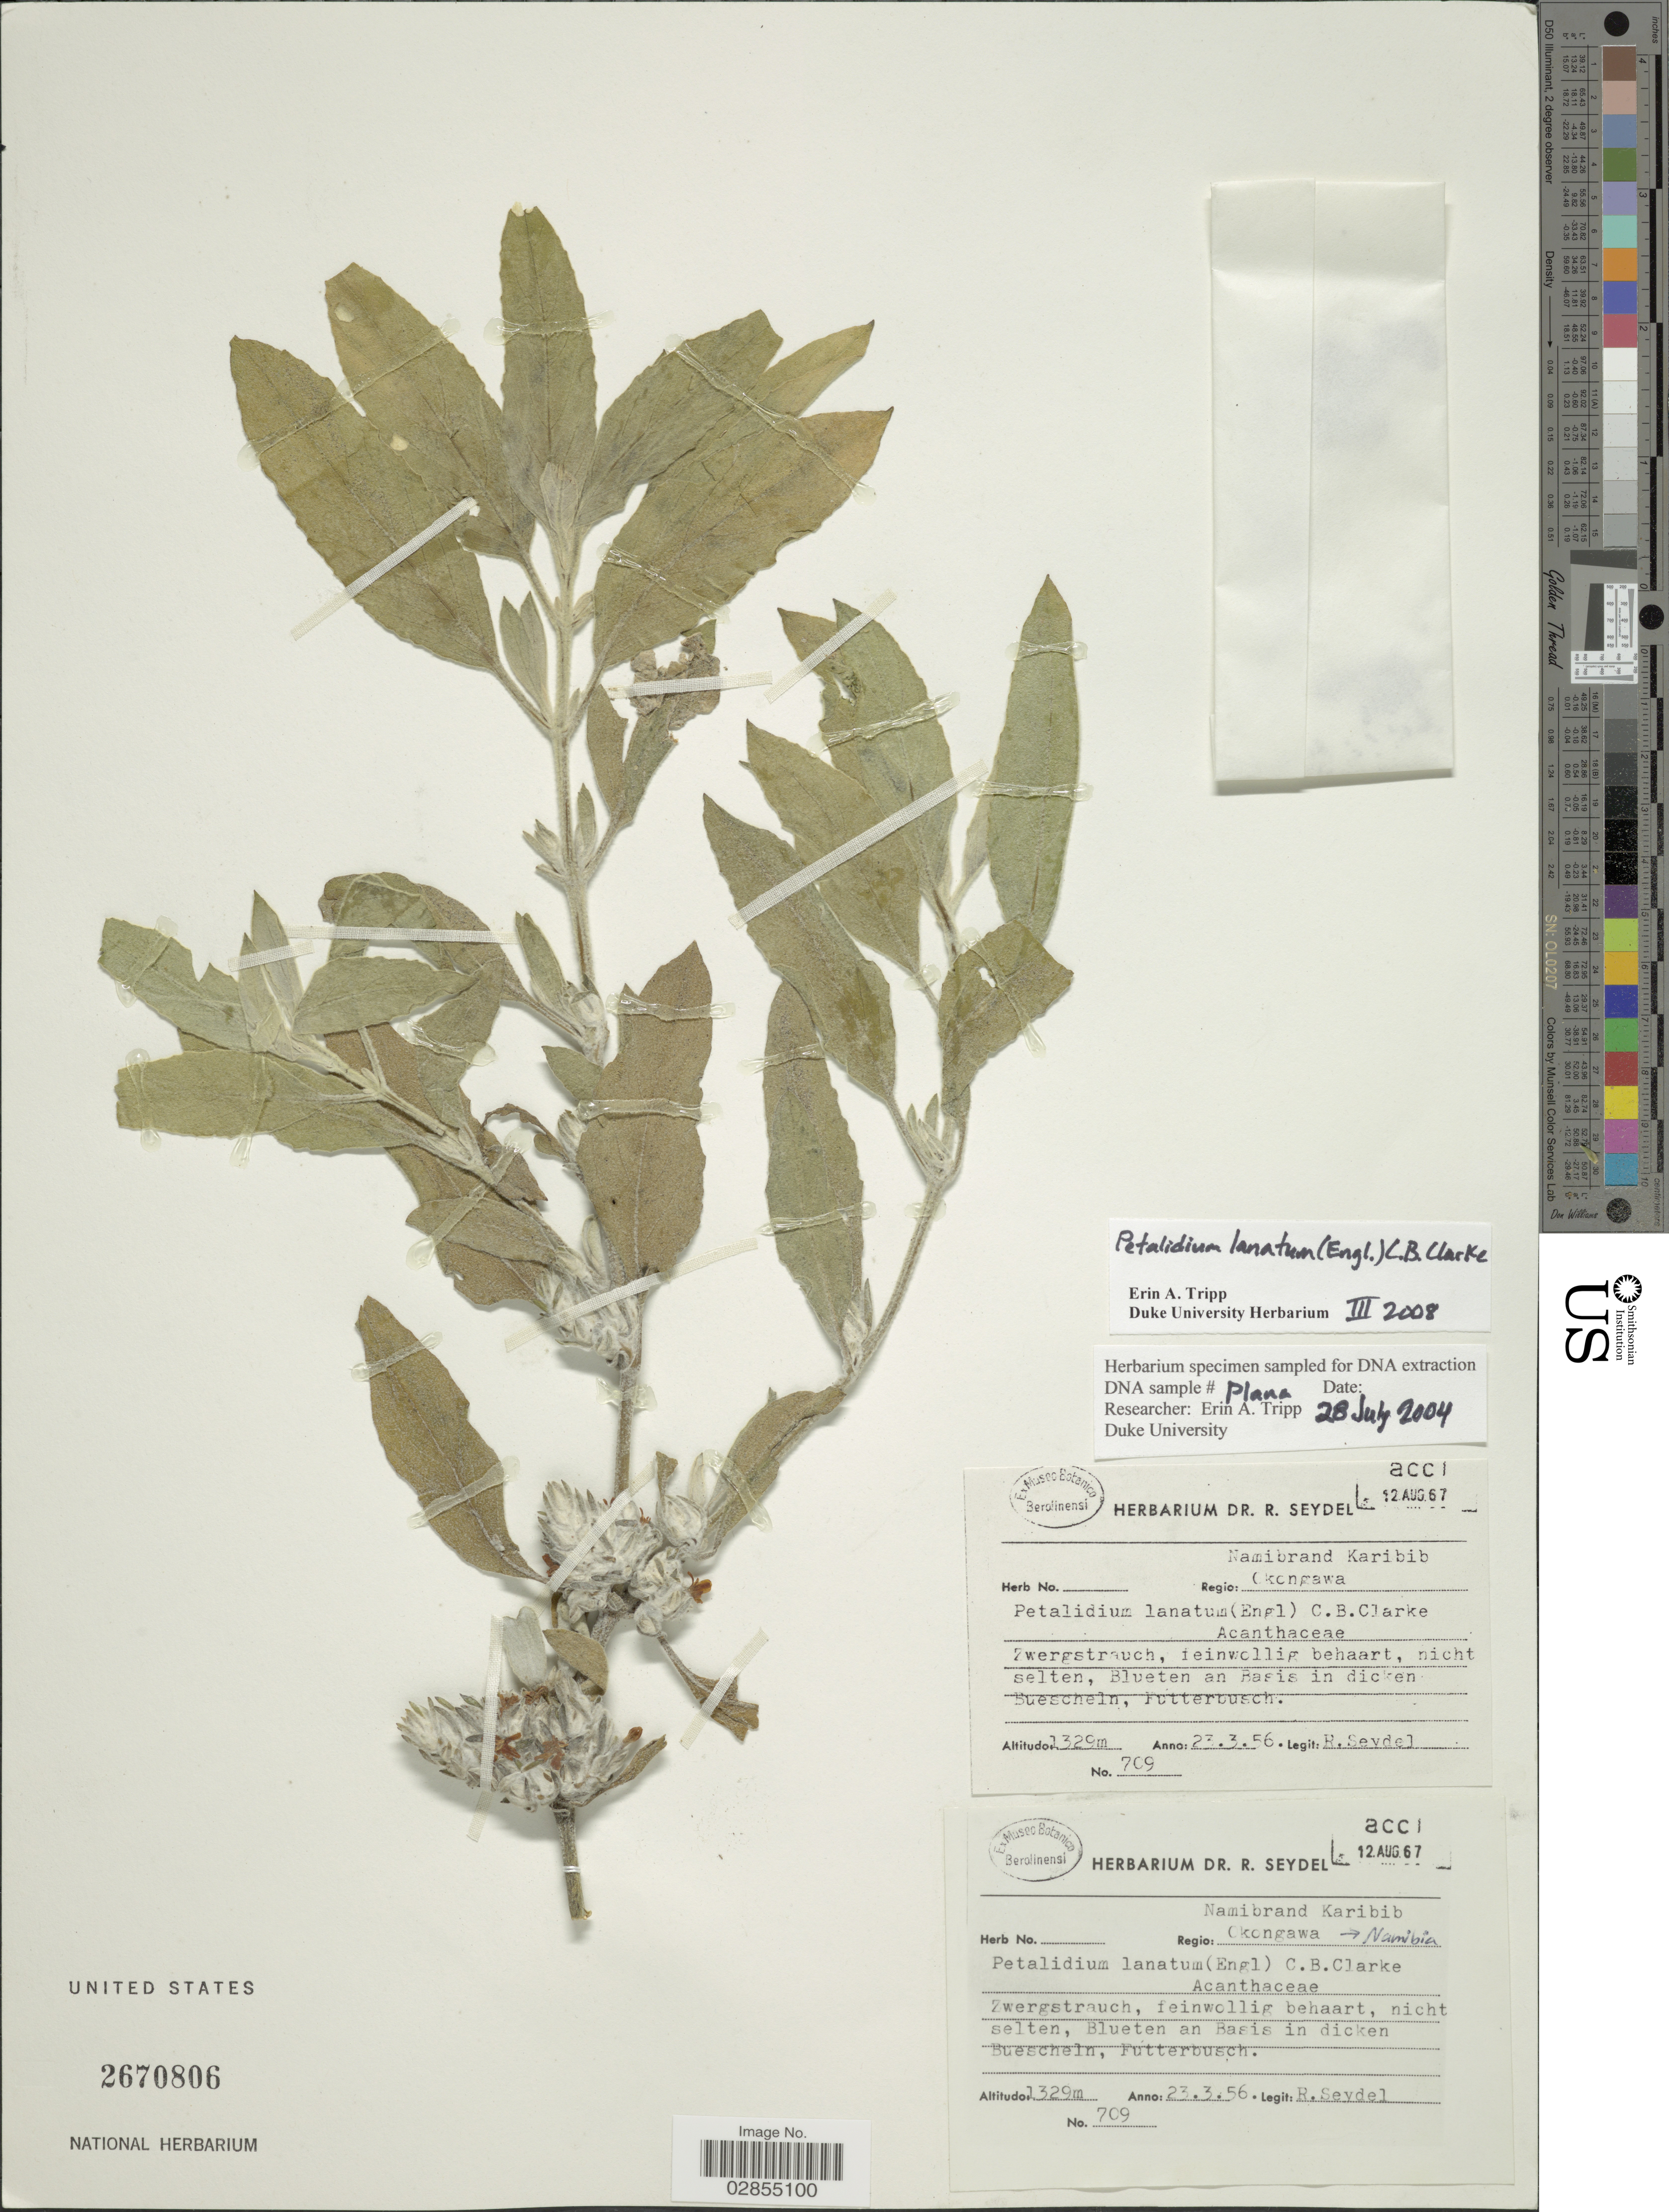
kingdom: Plantae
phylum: Tracheophyta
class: Magnoliopsida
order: Lamiales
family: Acanthaceae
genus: Petalidium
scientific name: Petalidium lanatum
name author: C.B. Clarke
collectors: R. Seydel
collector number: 709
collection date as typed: Transcribed d/m/y: 23/3/56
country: Namibia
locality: Namibrand, Karibib, Regio Okongawa.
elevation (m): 1329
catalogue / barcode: US 2670806